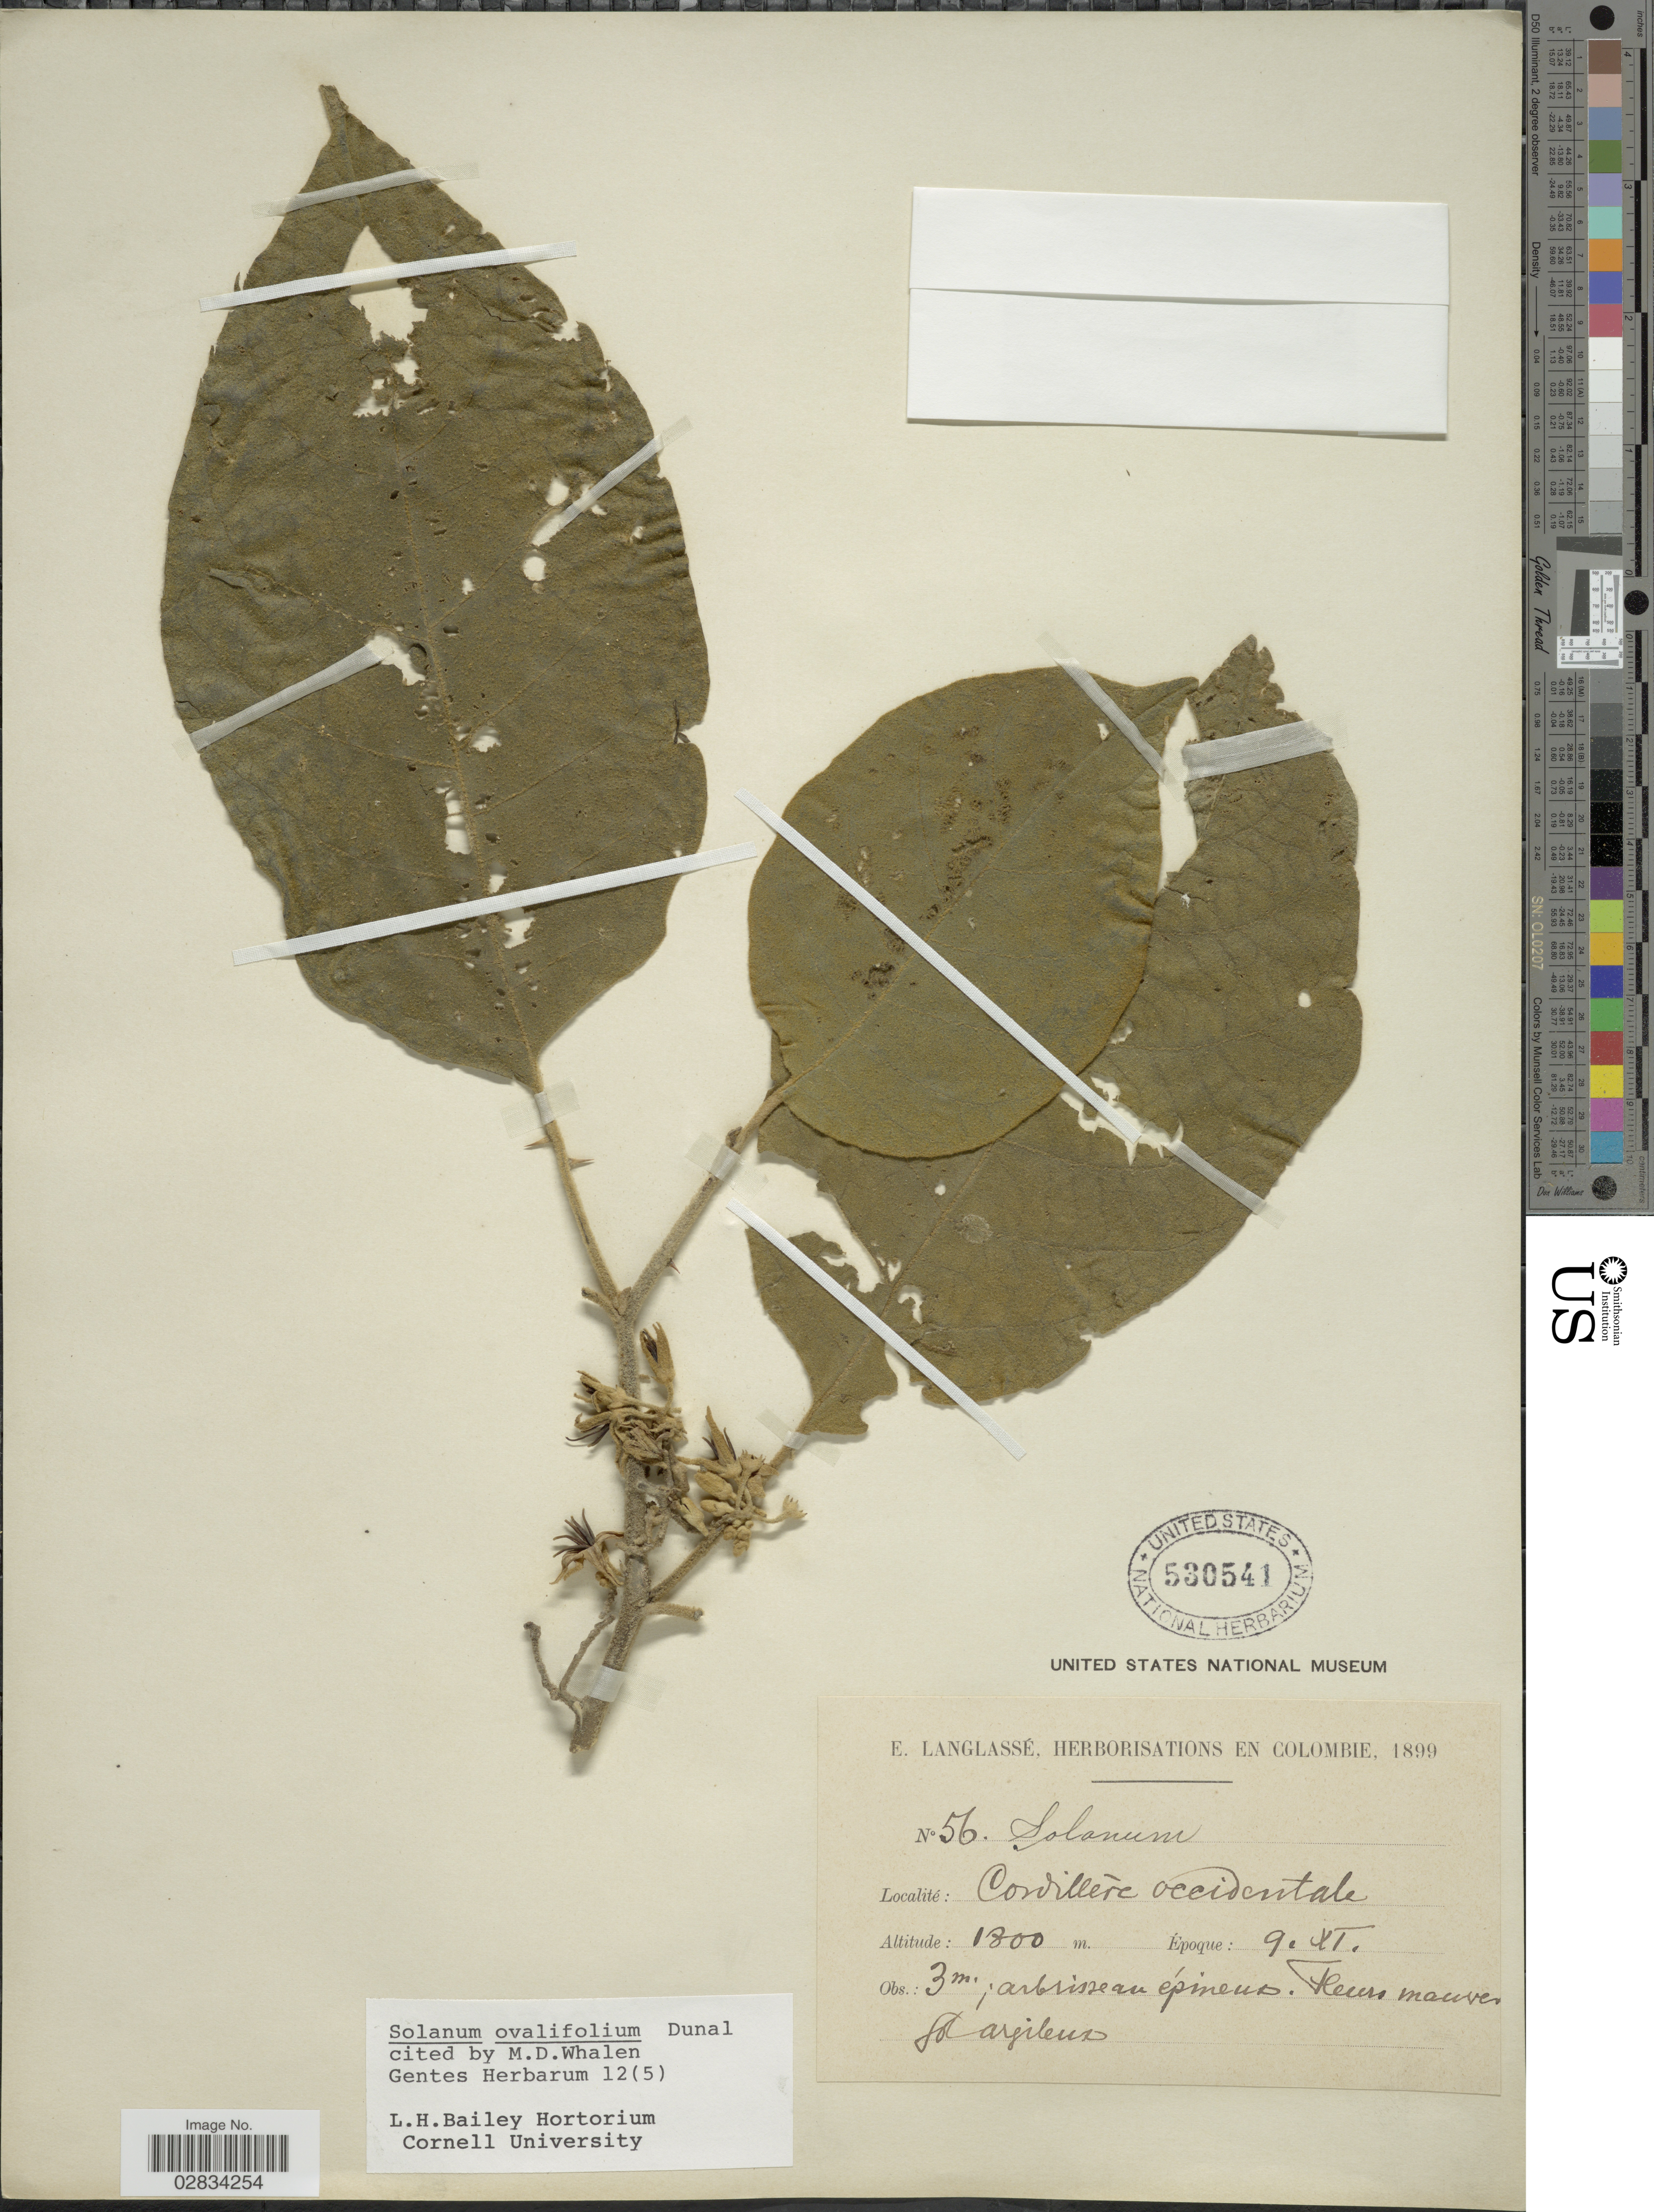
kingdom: Plantae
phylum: Tracheophyta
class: Magnoliopsida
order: Solanales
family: Solanaceae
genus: Solanum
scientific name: Solanum ovalifolium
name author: Dunal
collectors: E. Langlassé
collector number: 56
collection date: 1899-11-09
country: Colombia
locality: Cordillere occidentale.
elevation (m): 1800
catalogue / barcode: US 530541